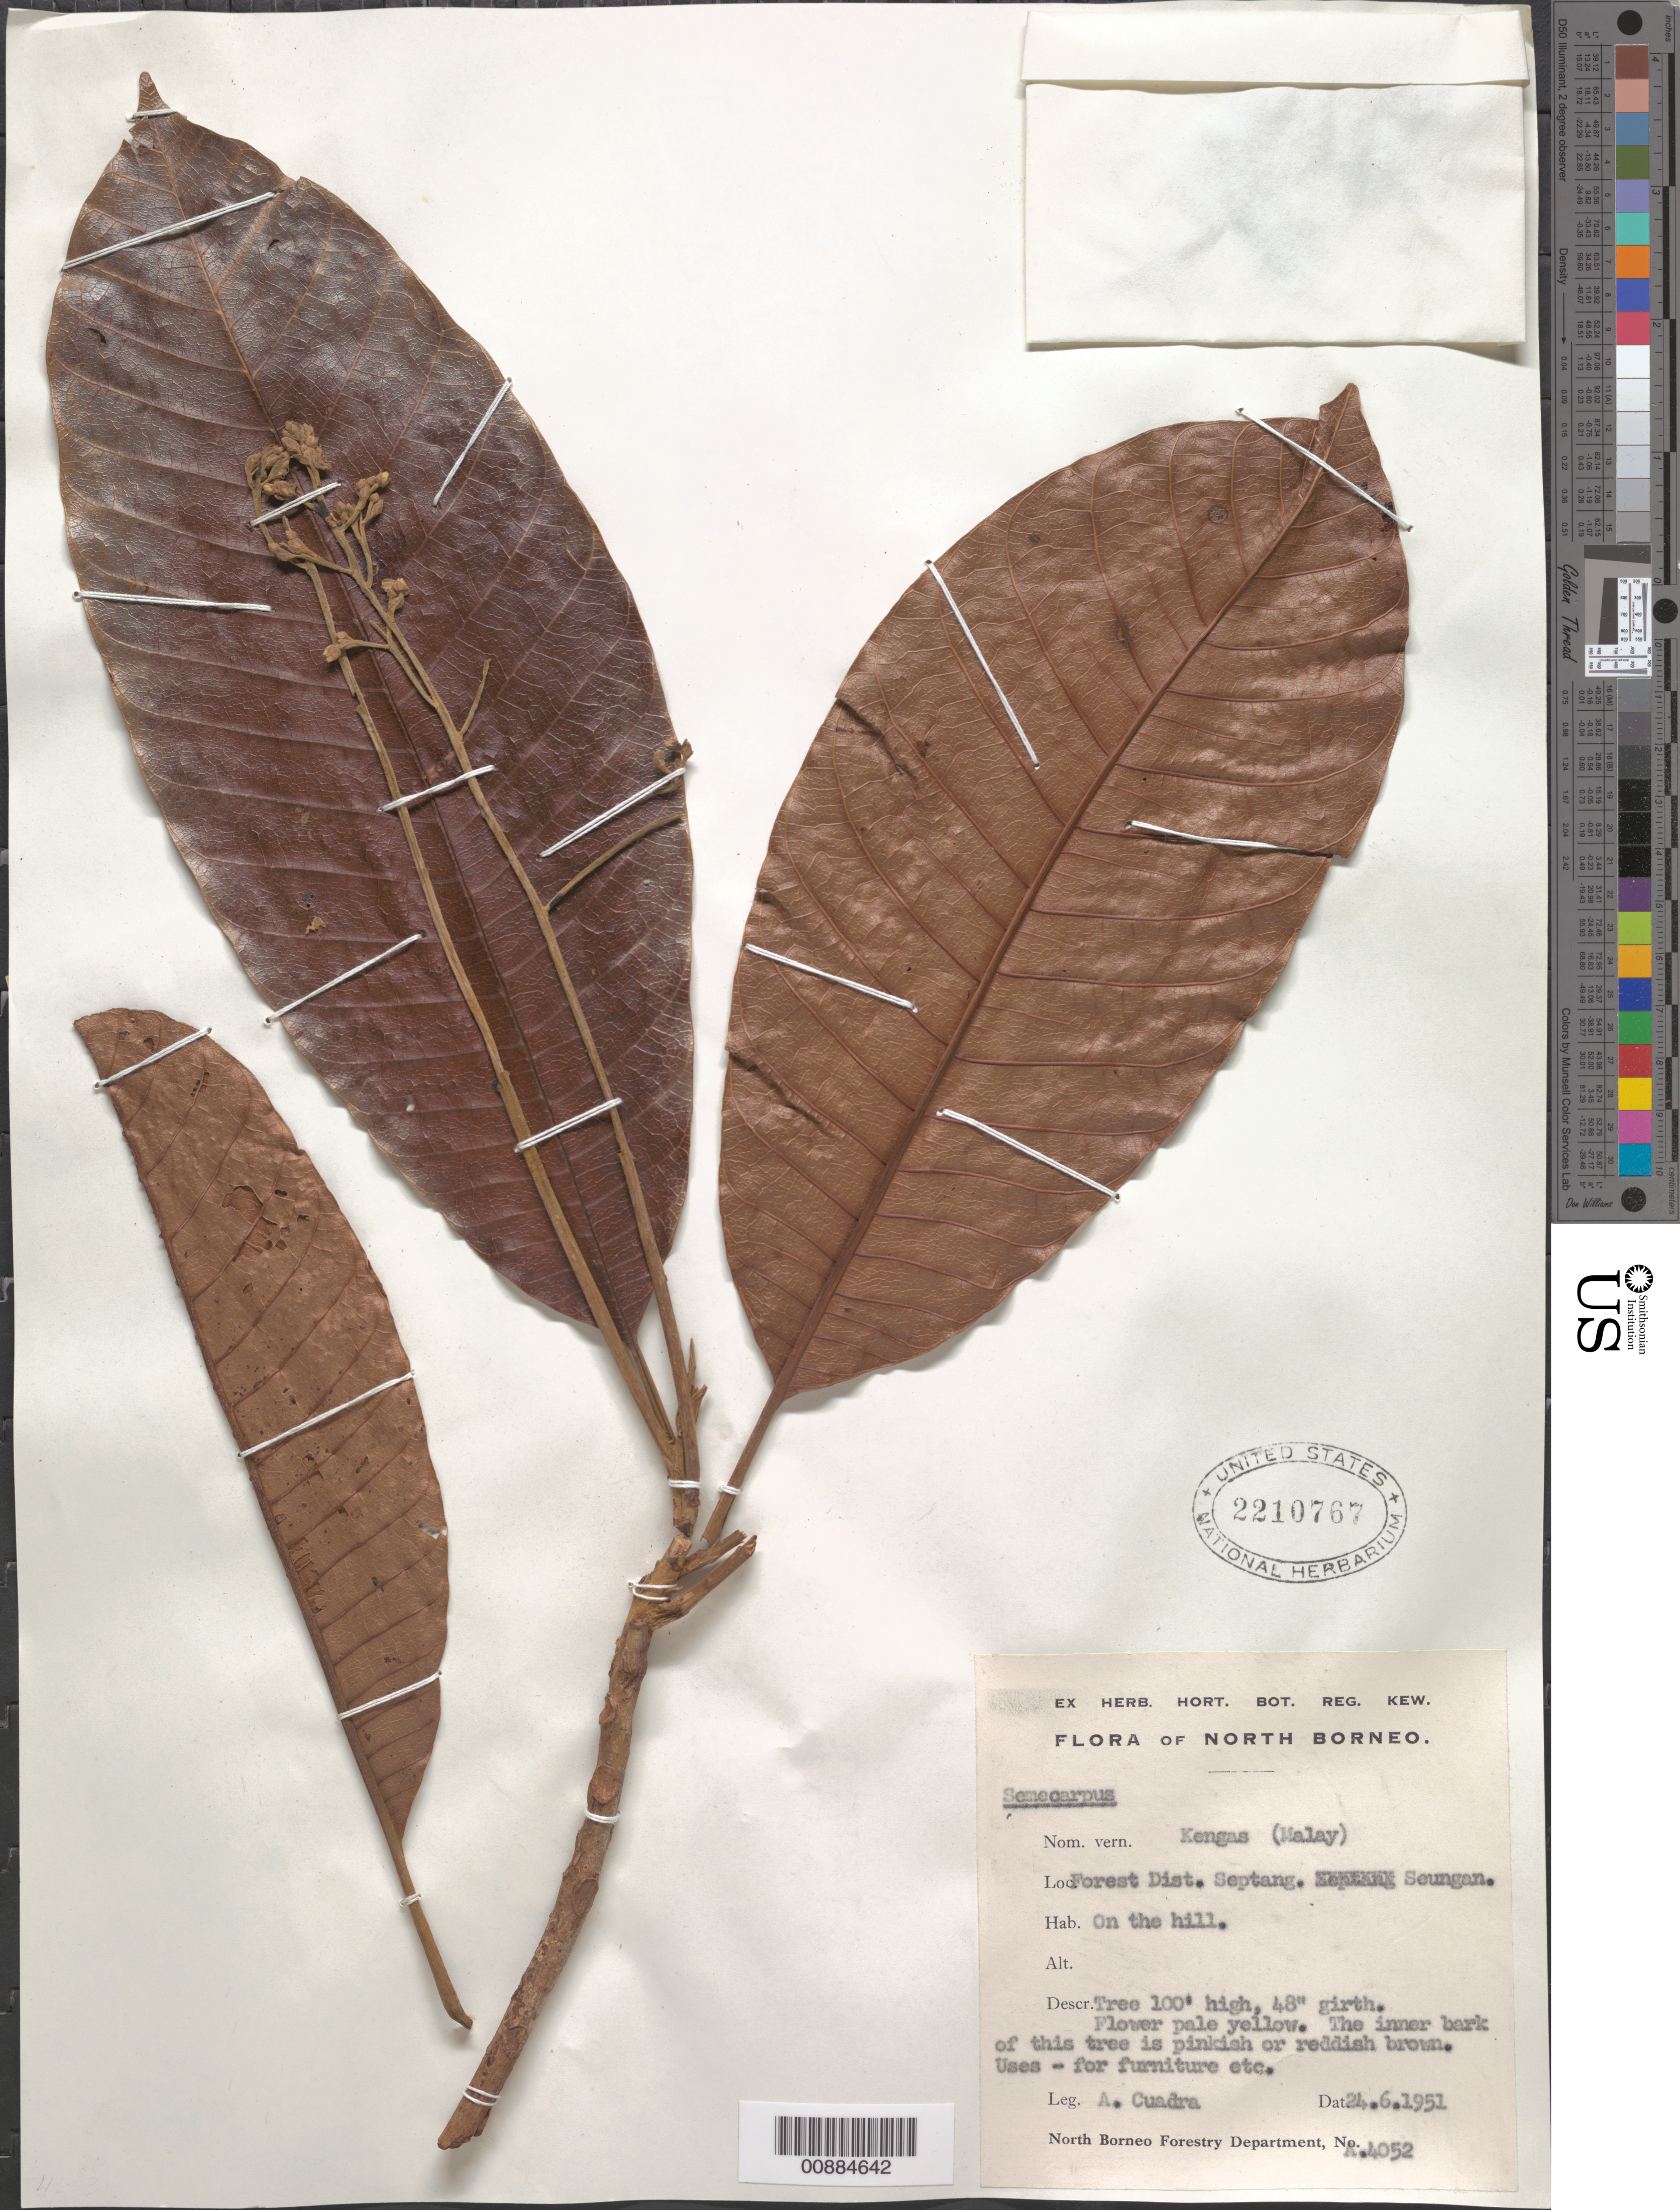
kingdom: Plantae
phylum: Tracheophyta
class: Magnoliopsida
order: Sapindales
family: Anacardiaceae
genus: Semecarpus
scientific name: Semecarpus sp.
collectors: A. Cuadra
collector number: A 4052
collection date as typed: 24 Jun 1951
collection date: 1951-06-24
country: Malaysia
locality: Forest district, Septang, Seungen.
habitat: on hills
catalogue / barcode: US 2210767